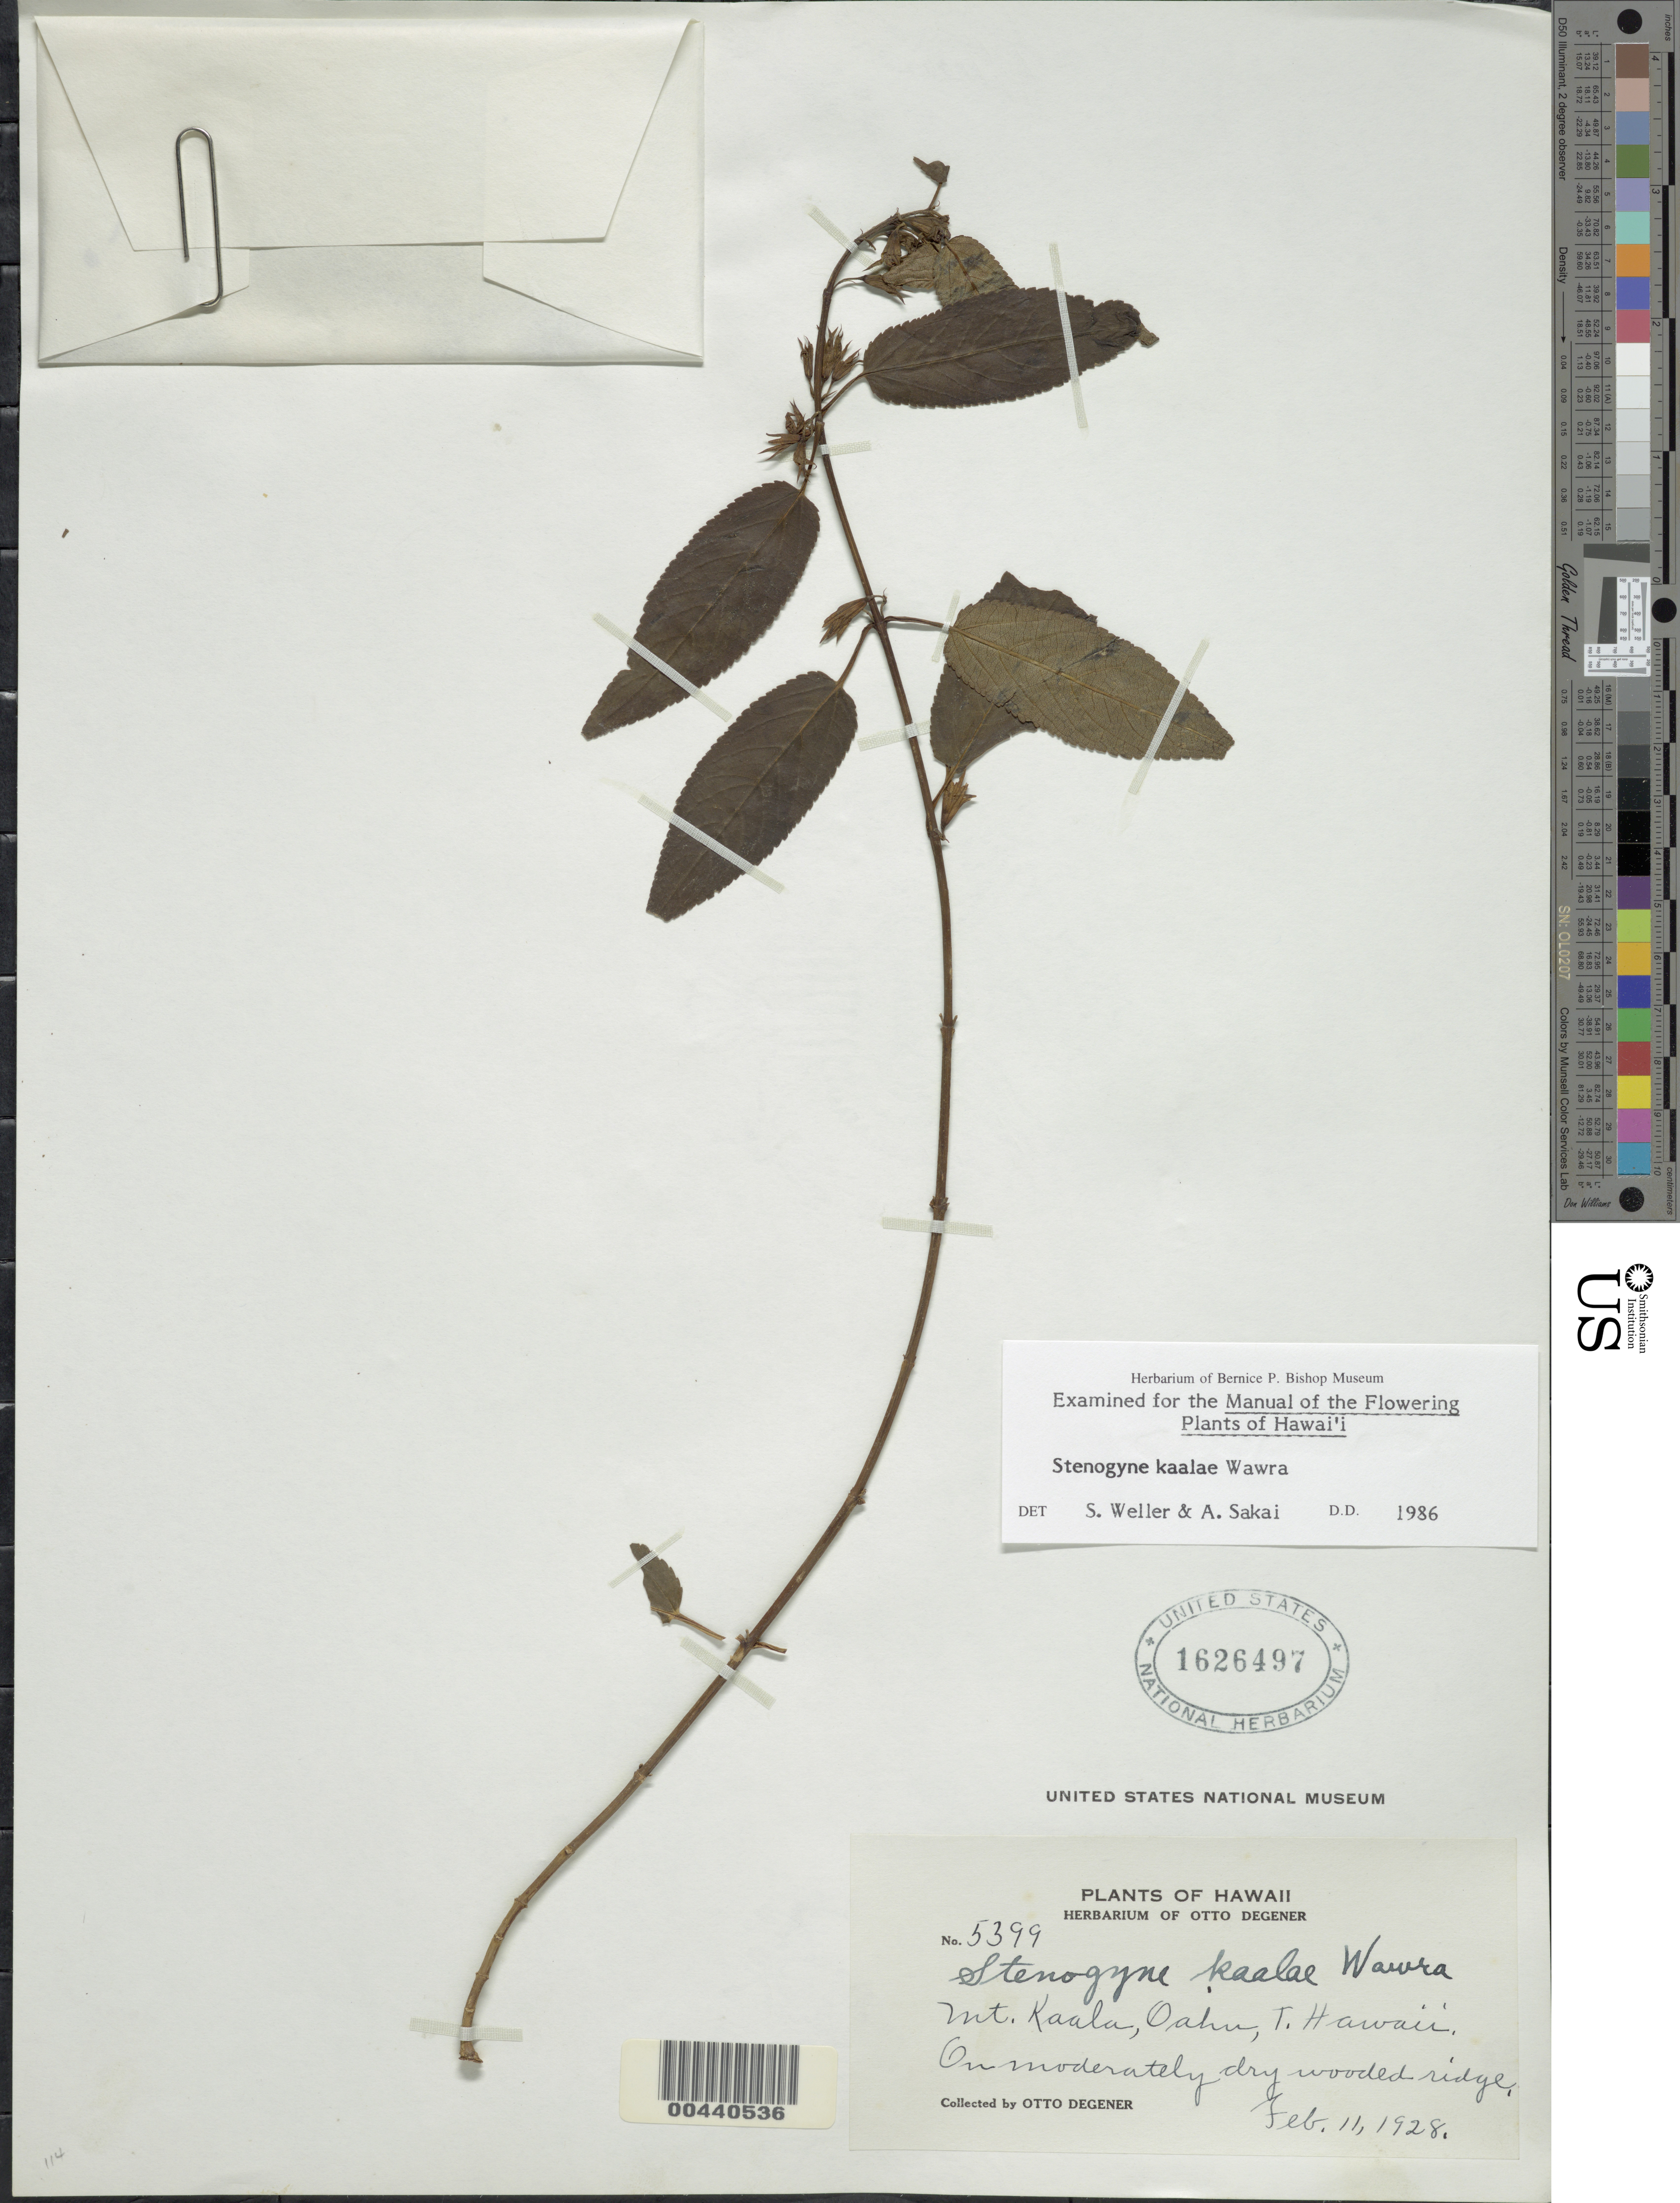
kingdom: Plantae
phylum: Tracheophyta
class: Magnoliopsida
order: Lamiales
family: Lamiaceae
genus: Stenogyne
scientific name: Stenogyne kaalae subsp. kaalae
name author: Wawra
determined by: Wagner, W. L., (BOT), Smithsonian Institution - National Museum of Natural History (UNITED STATES)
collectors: O. Degener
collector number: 5399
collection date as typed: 11 Feb 1928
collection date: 1928-02-11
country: United States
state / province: Hawaii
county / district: Honolulu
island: Oahu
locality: Mt. Kaala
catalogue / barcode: US 1626497